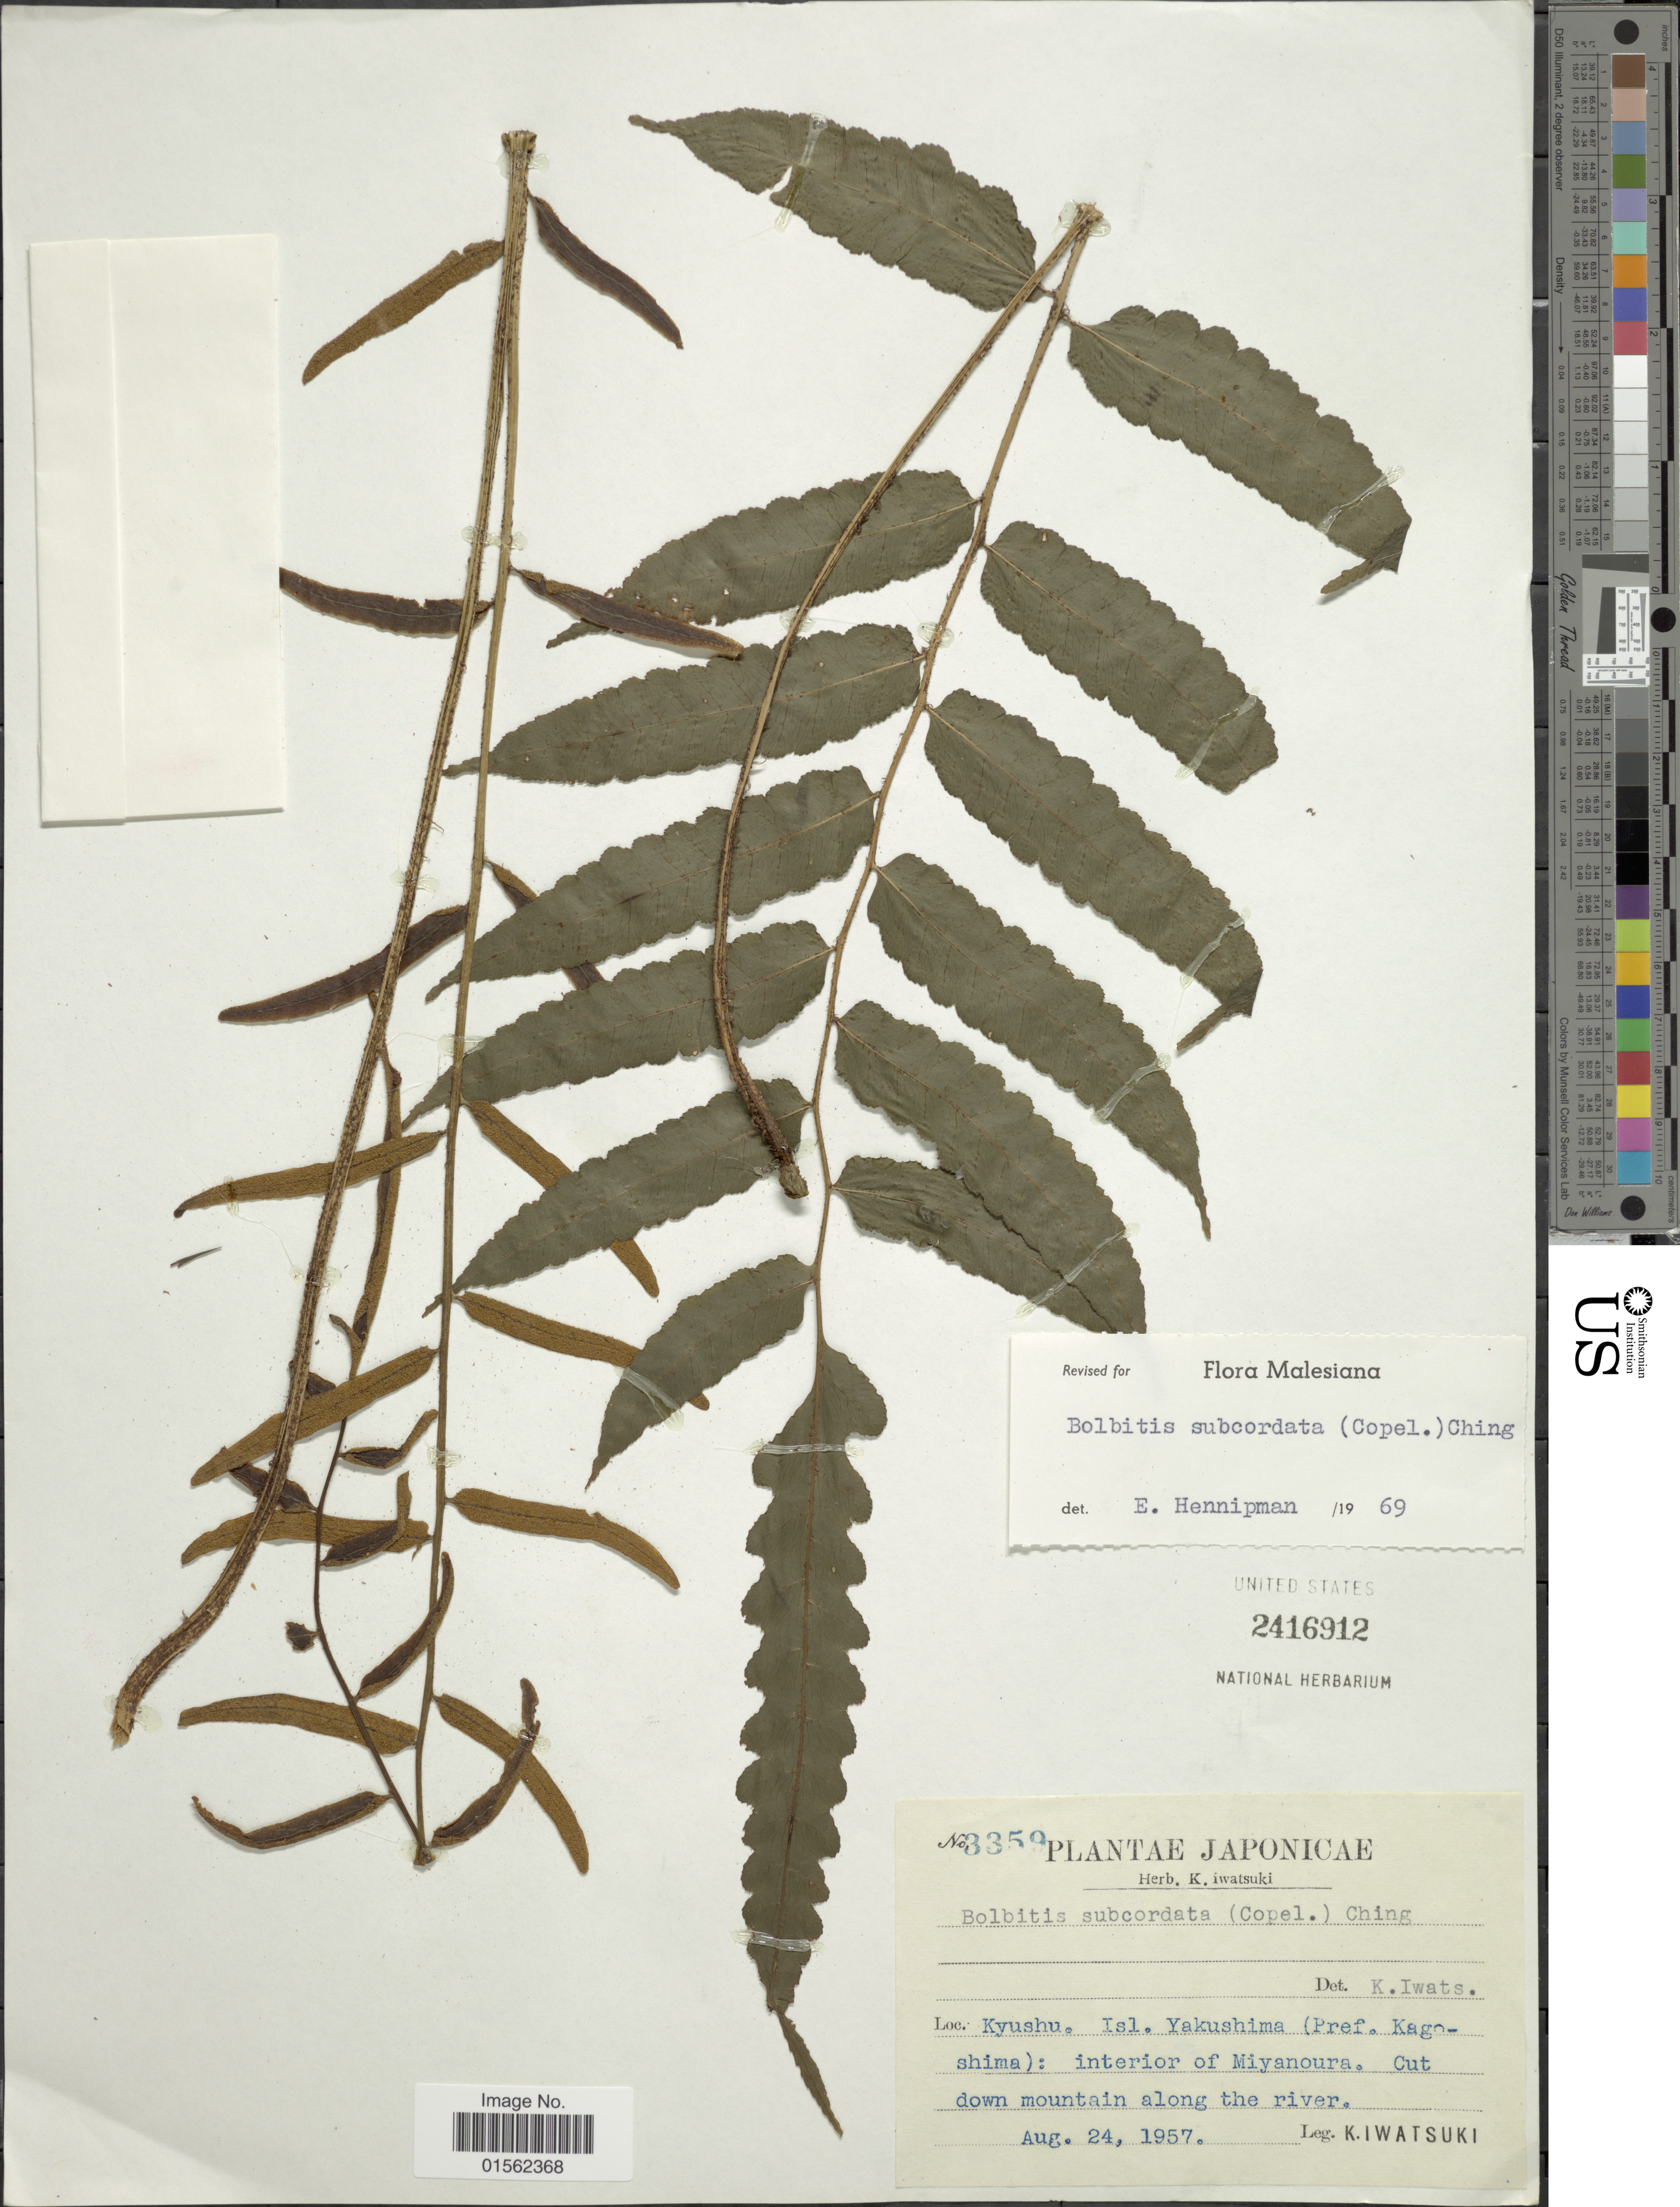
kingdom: Plantae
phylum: Tracheophyta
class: Polypodiopsida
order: Polypodiales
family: Dryopteridaceae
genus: Bolbitis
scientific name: Bolbitis subcordata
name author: (Copel.) Ching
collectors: K. Iwatsuki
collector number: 3359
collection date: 1957-08-24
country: Japan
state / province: Kagosima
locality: Kyushu, Isl. Yakushima (Pref. Kagoshima): interior of Miyanoura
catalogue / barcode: US 2416912